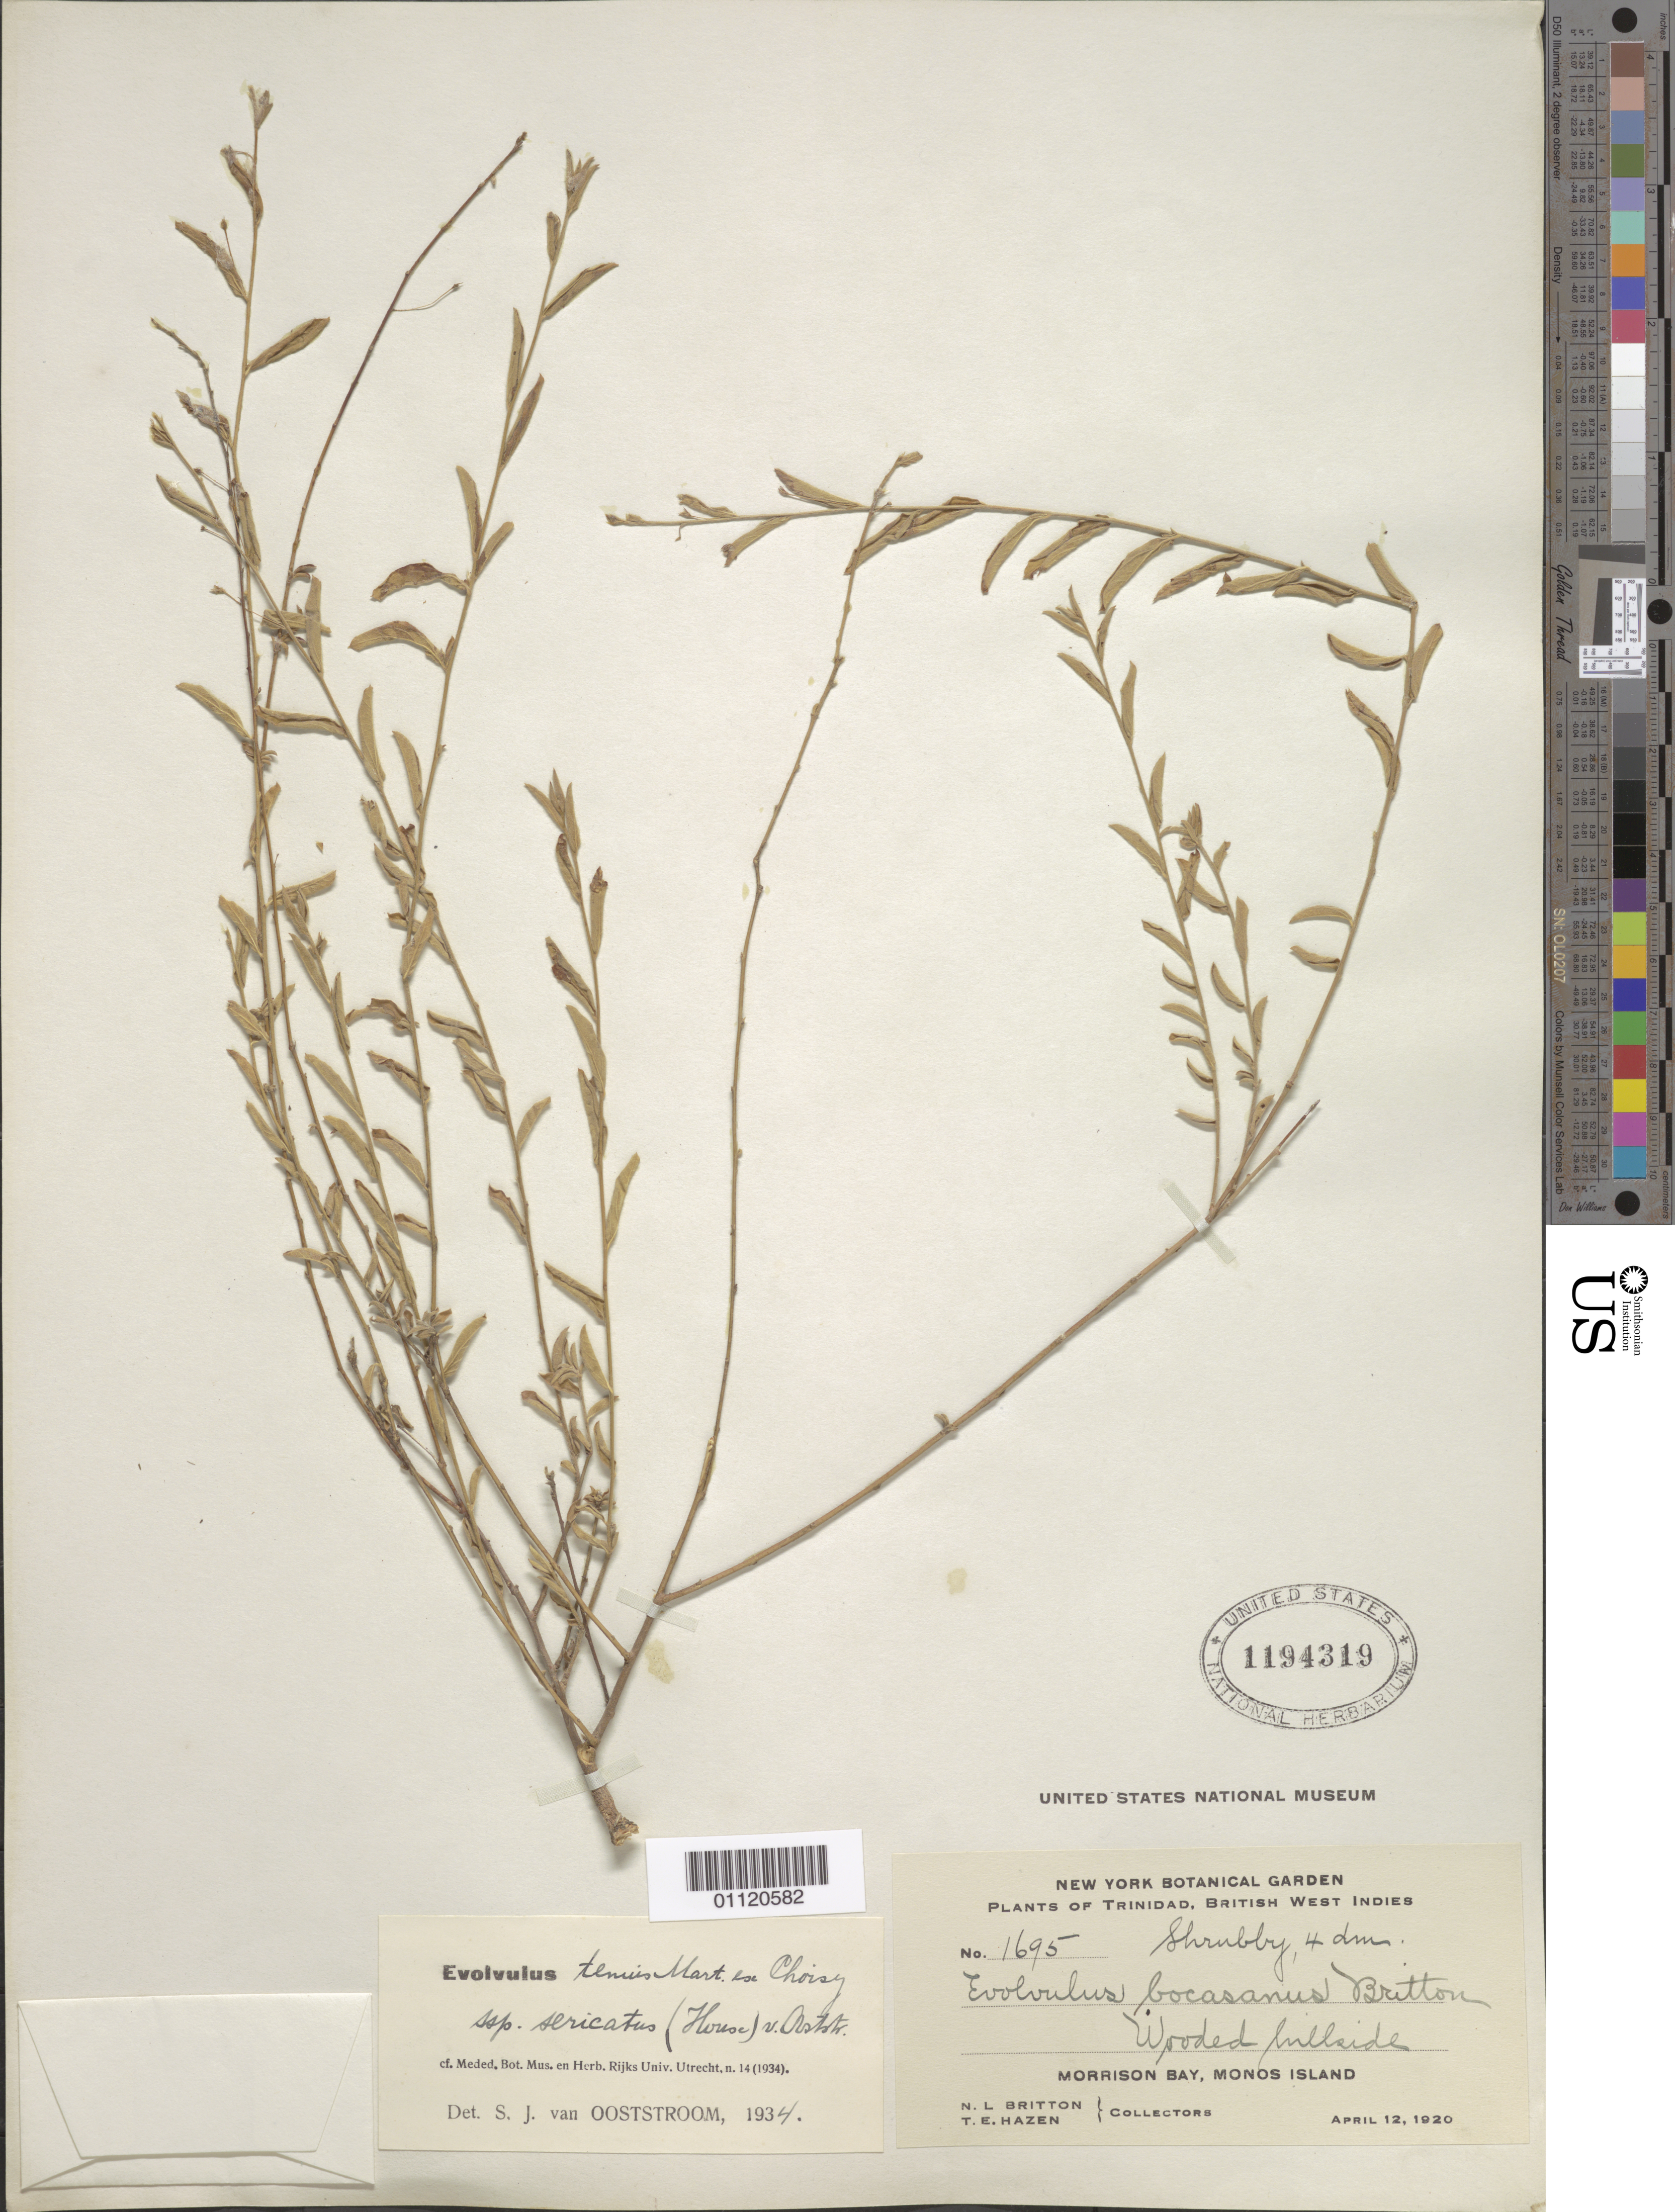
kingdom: Plantae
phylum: Tracheophyta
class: Magnoliopsida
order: Solanales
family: Convolvulaceae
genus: Evolvulus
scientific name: Evolvulus tenuis subsp. sericatus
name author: (House) Ooststr.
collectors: N. Britton & T. E. Hazen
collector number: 1695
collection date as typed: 12 Apr 1920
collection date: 1920-04-12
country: Trinidad and Tobago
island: Monos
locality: Morrison Bay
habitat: wooded hillside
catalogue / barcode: US 1194319